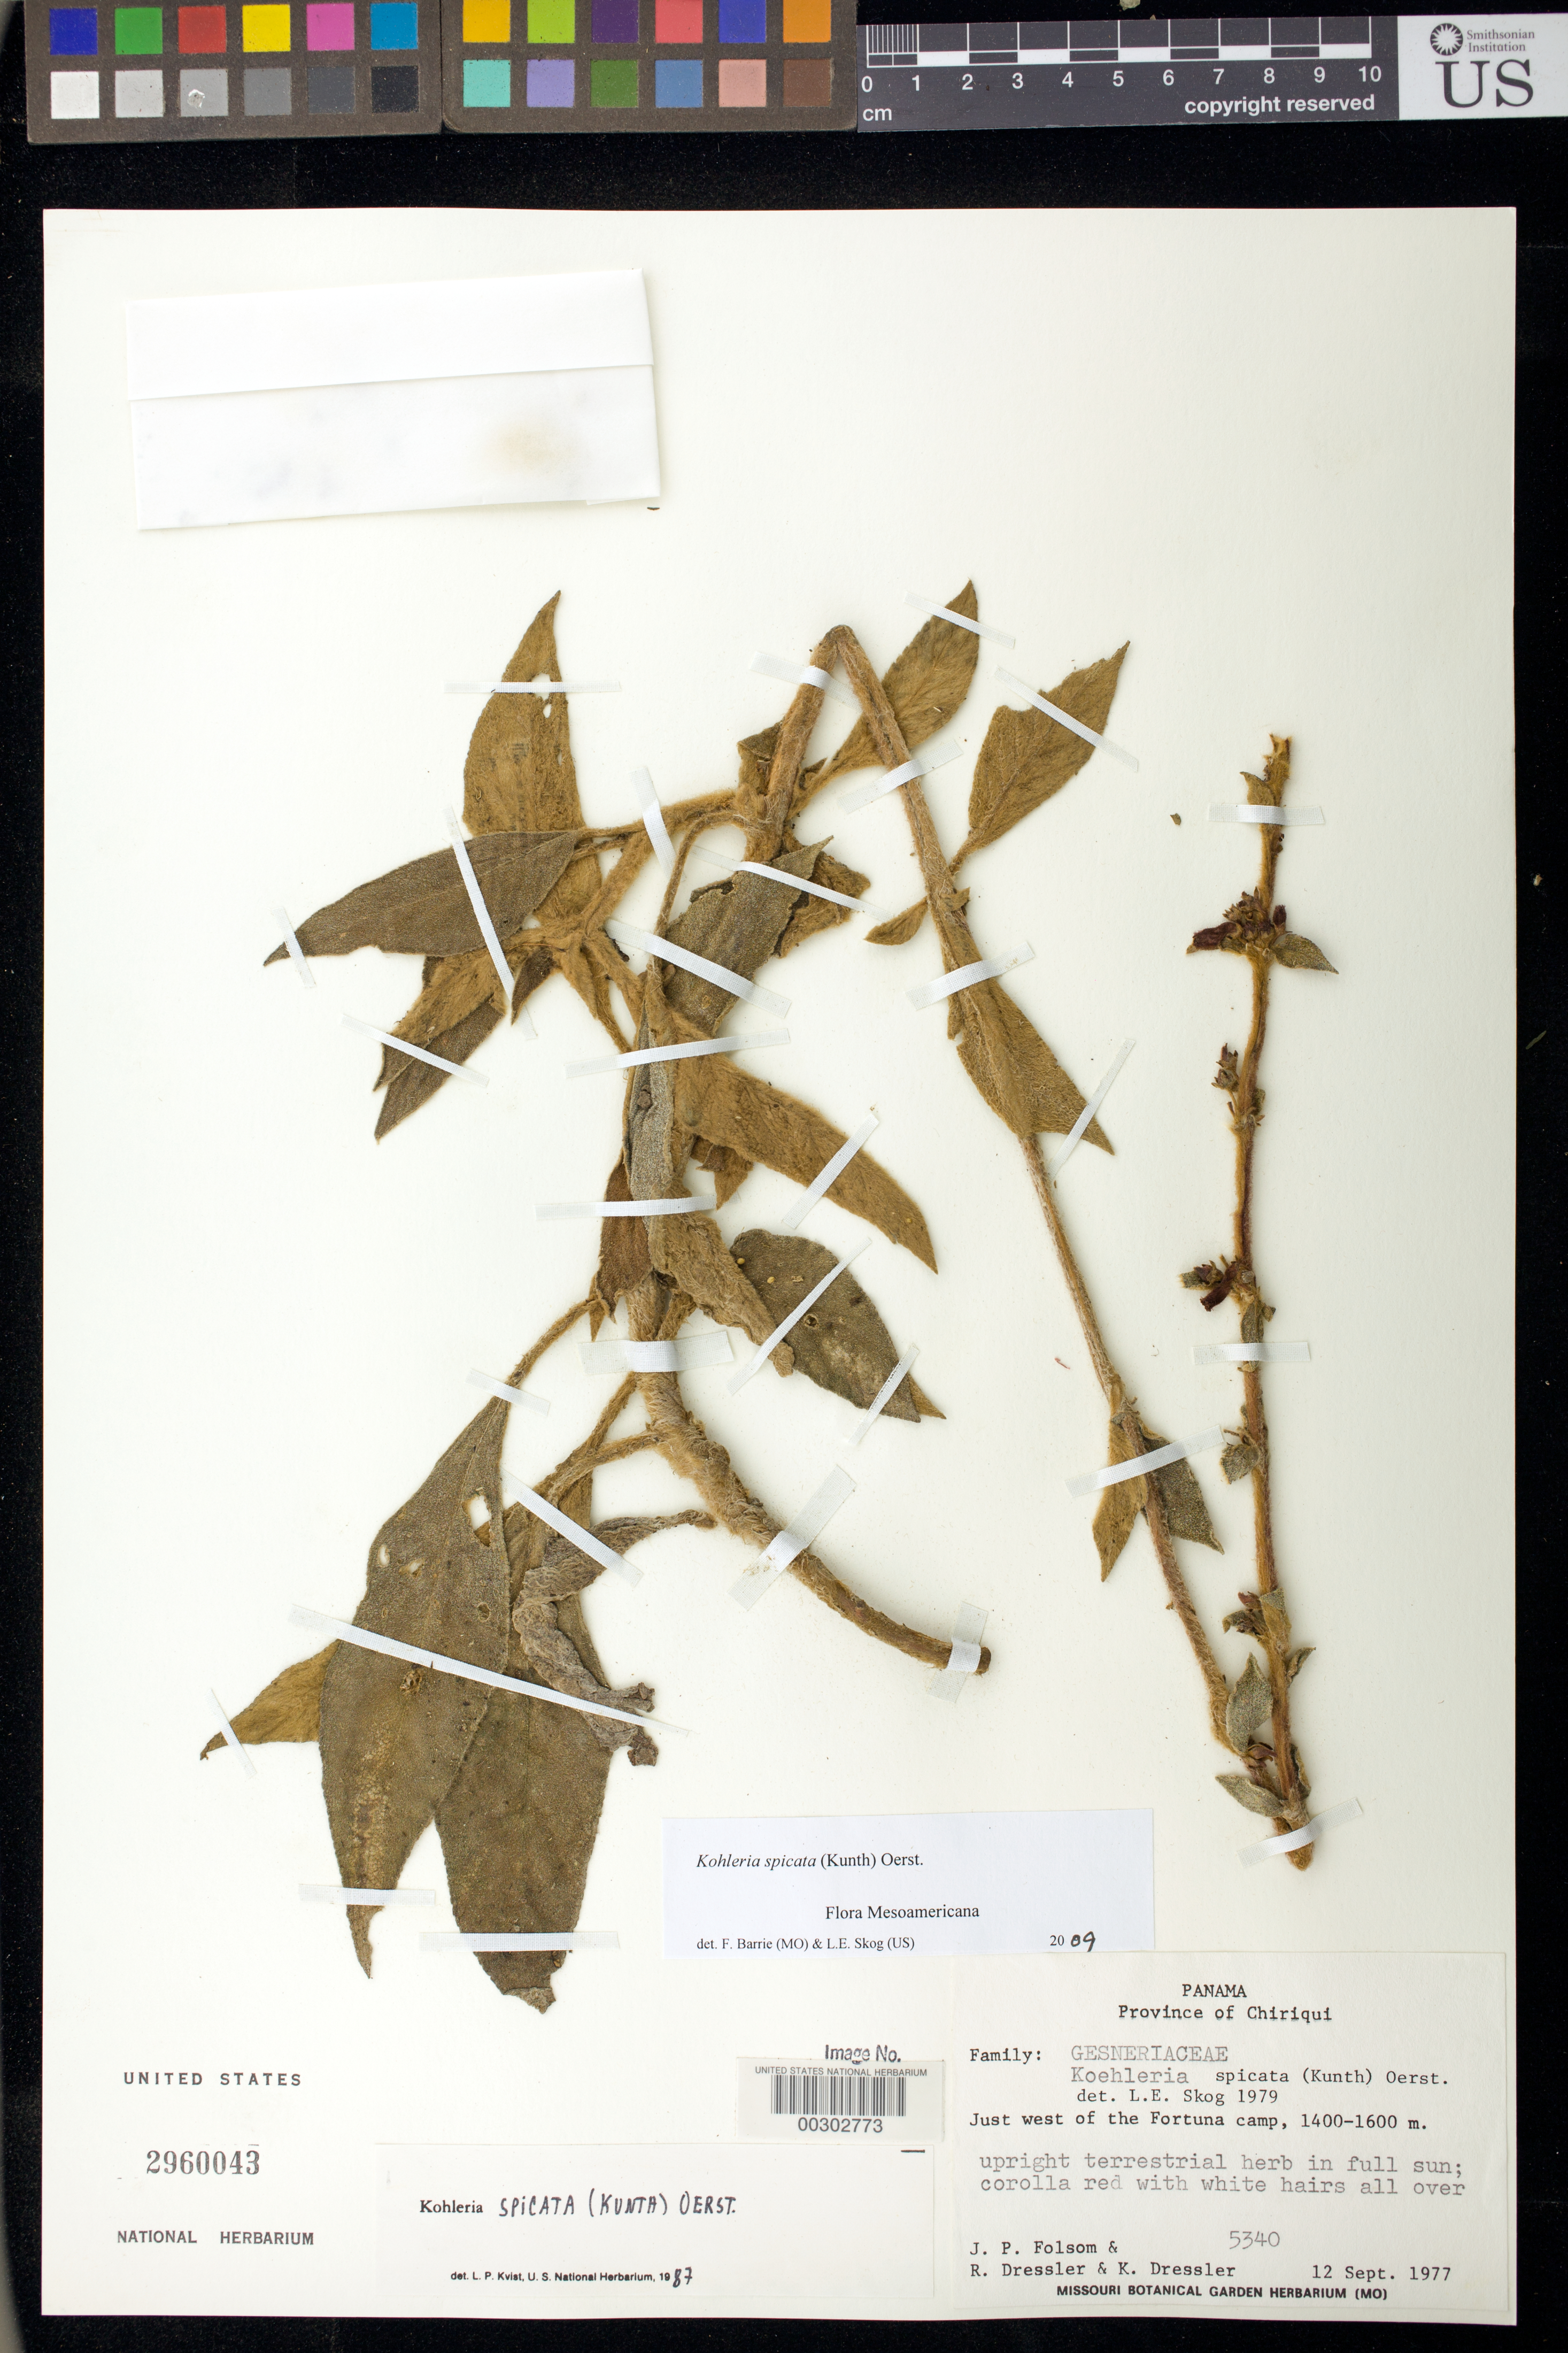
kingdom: Plantae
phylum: Tracheophyta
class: Magnoliopsida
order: Lamiales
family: Gesneriaceae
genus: Kohleria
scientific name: Kohleria spicata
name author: (Kunth) Oerst.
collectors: J. P. Folsom, R. Dressler & K. Dressler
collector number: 5340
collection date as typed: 12 Sep 1977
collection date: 1977-09-12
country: Panama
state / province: Chiriquí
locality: Just W of the Fortuna camp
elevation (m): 1400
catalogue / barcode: US 2960043